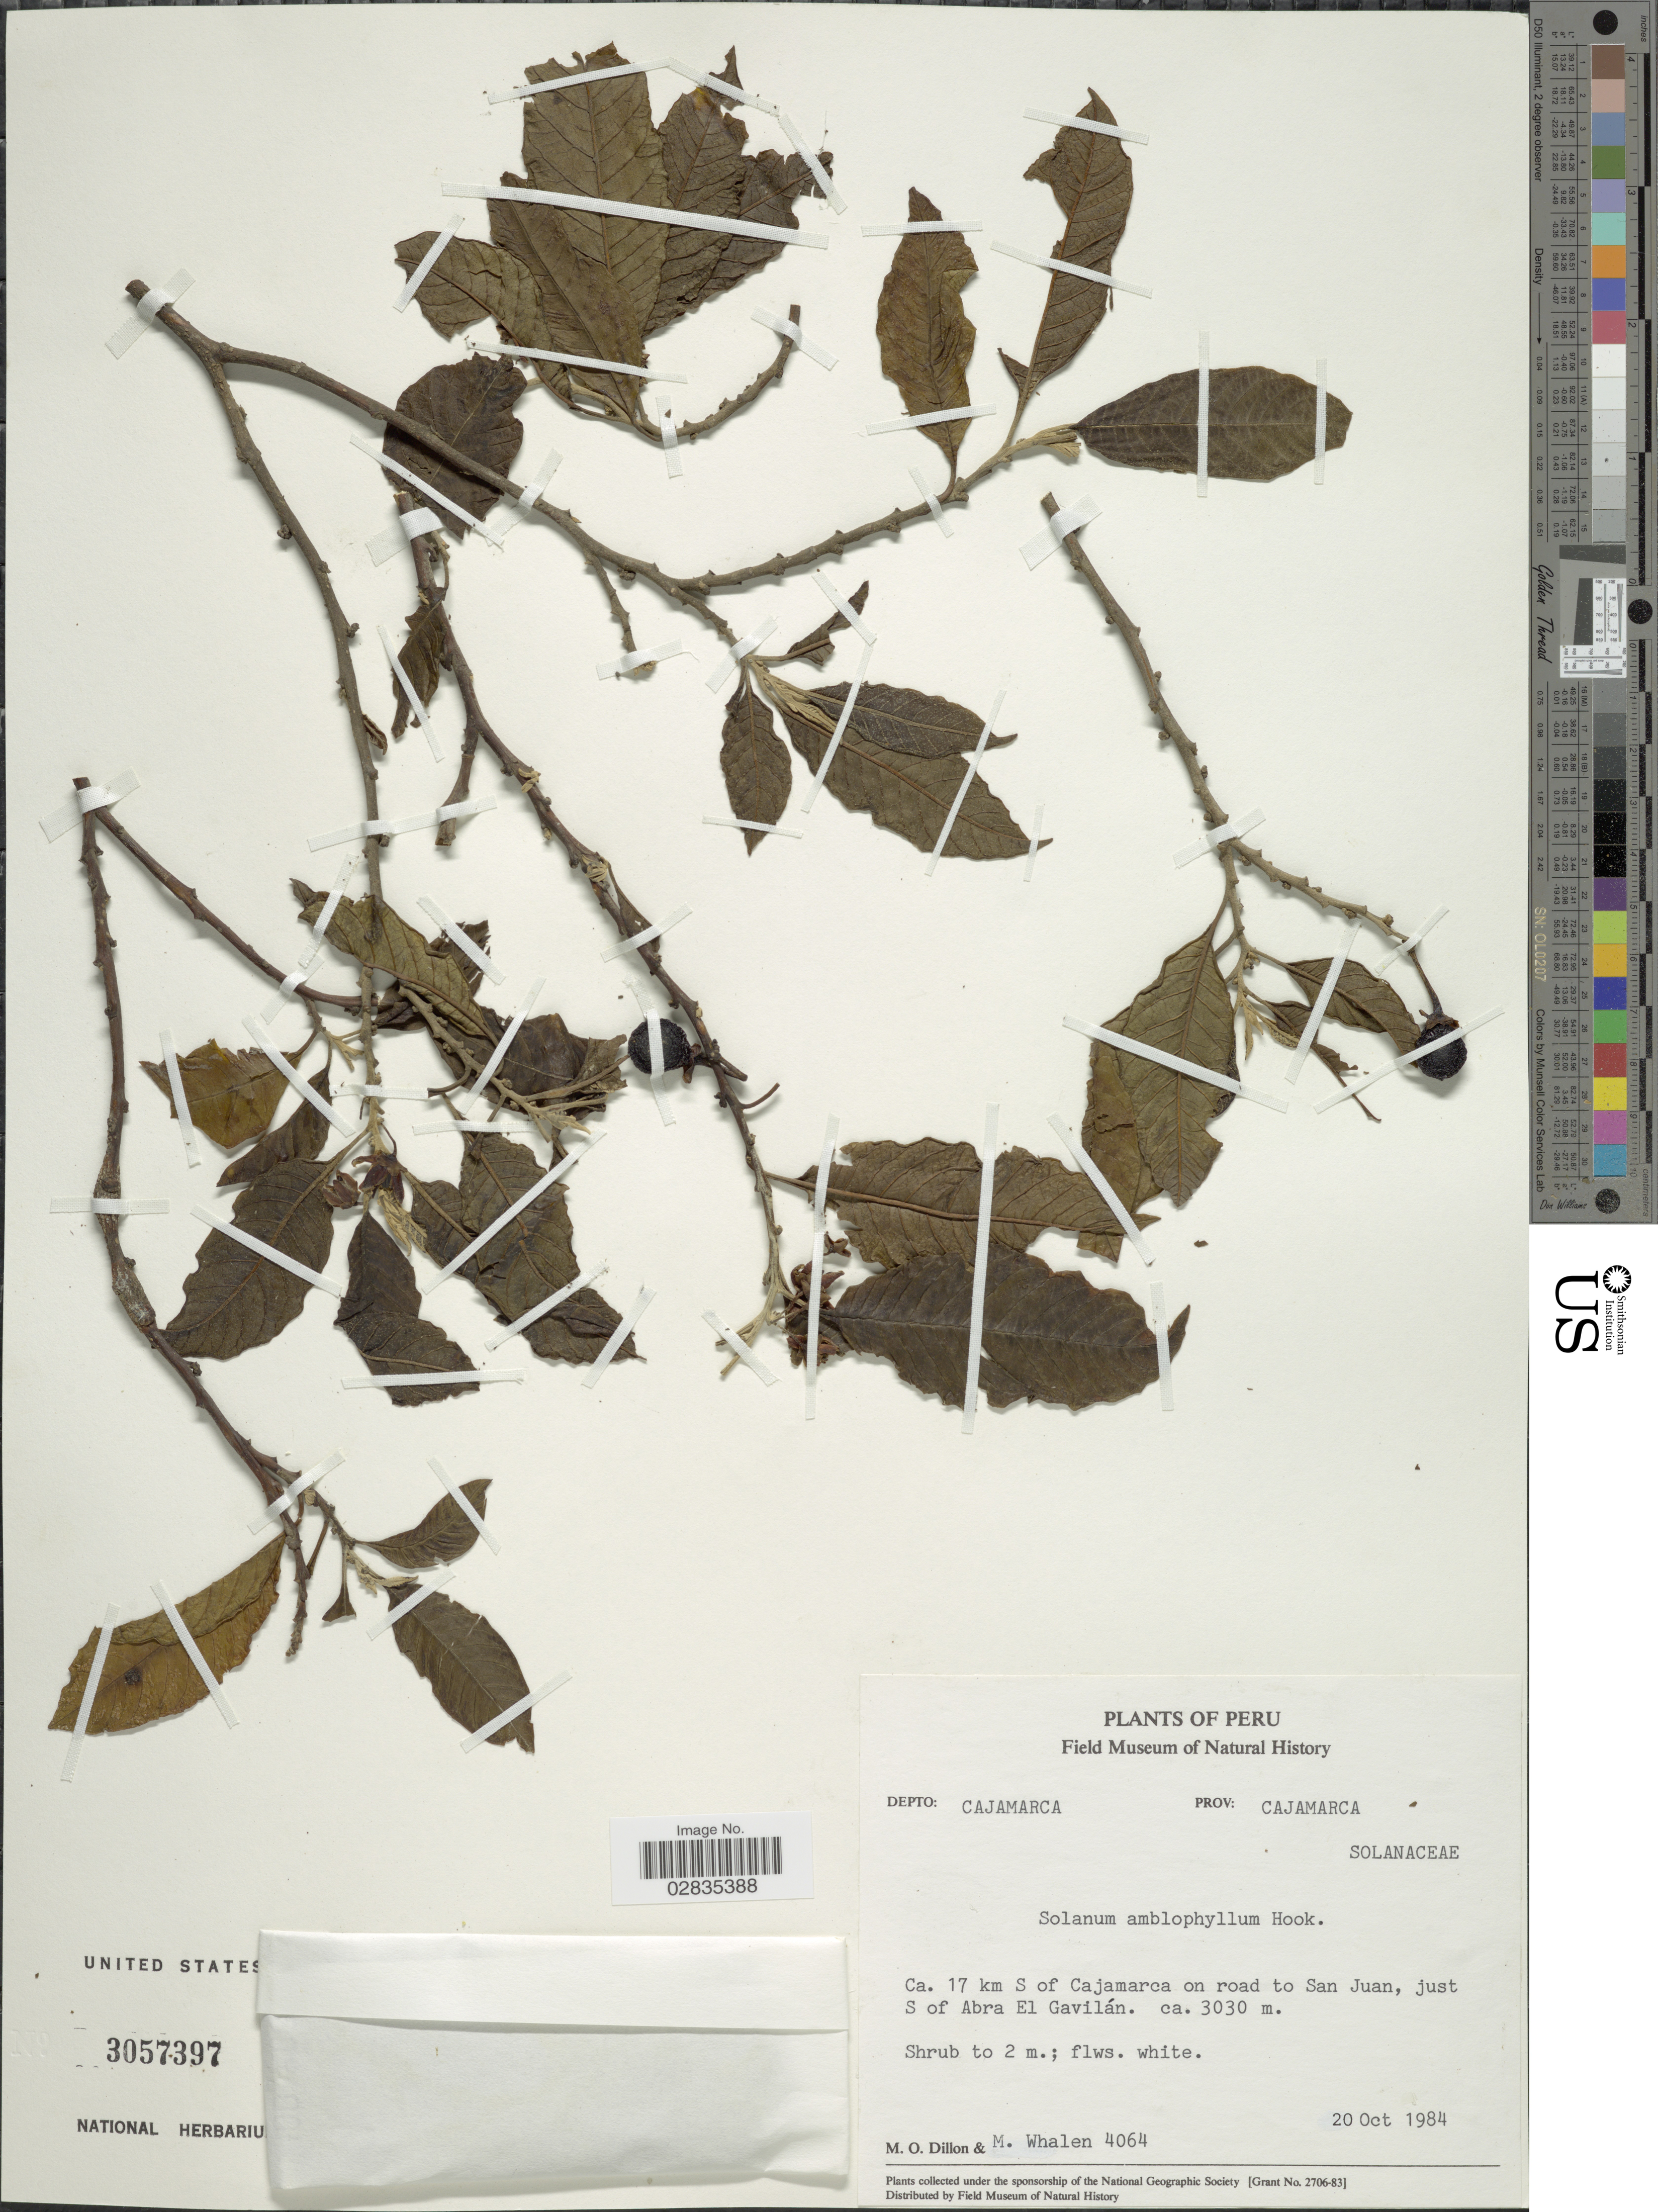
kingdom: Plantae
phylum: Tracheophyta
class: Magnoliopsida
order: Solanales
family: Solanaceae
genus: Solanum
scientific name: Solanum amblophyllum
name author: Benth.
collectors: M. O. Dillon & M. Whalen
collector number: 4064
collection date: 1984-10-20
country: Peru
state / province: Cajamarca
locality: Depto: Cajamarca Prov.: Cajamarca. Ca. 17 km S of Cajamarca on road to San Juan, just S of Abra El Gavilán.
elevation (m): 3030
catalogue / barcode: US 3057397